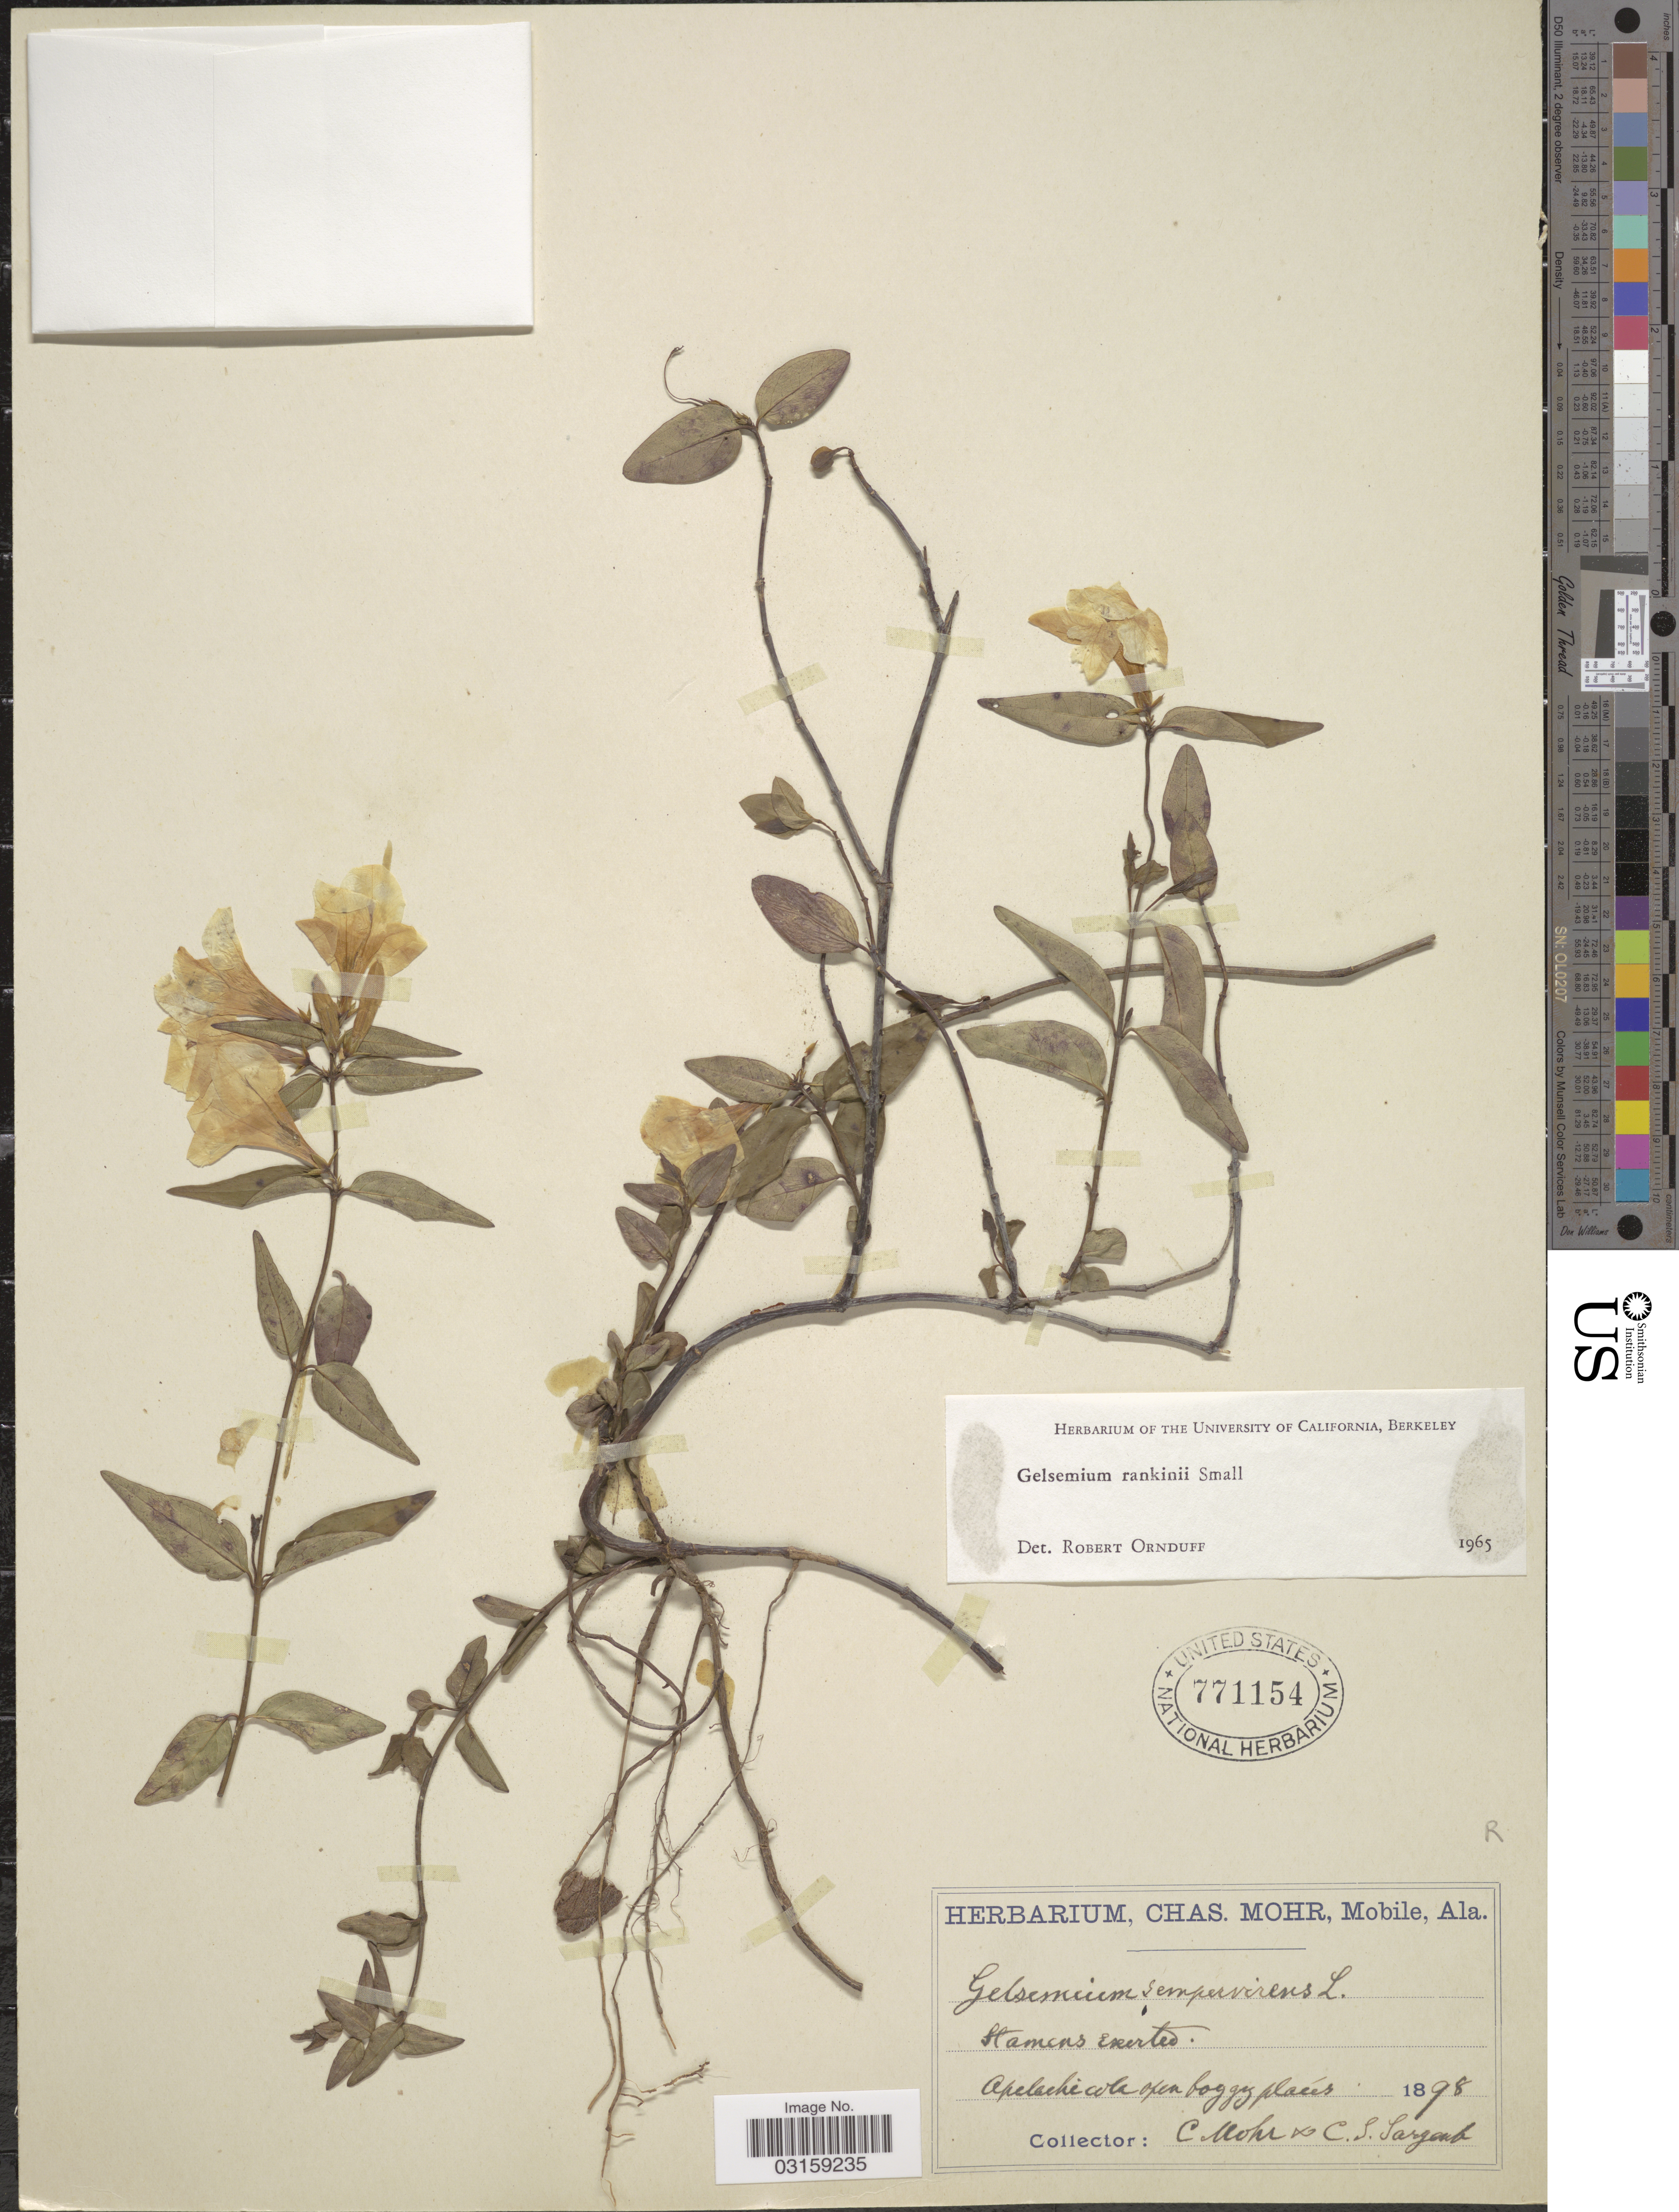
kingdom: Plantae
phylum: Tracheophyta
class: Magnoliopsida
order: Gentianales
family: Gelsemiaceae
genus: Gelsemium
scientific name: Gelsemium rankinii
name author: Small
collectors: C. T. Mohr & C. S. Sargent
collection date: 1898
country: United States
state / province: Alabama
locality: Apelachecola open boggy places.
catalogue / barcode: US 771154